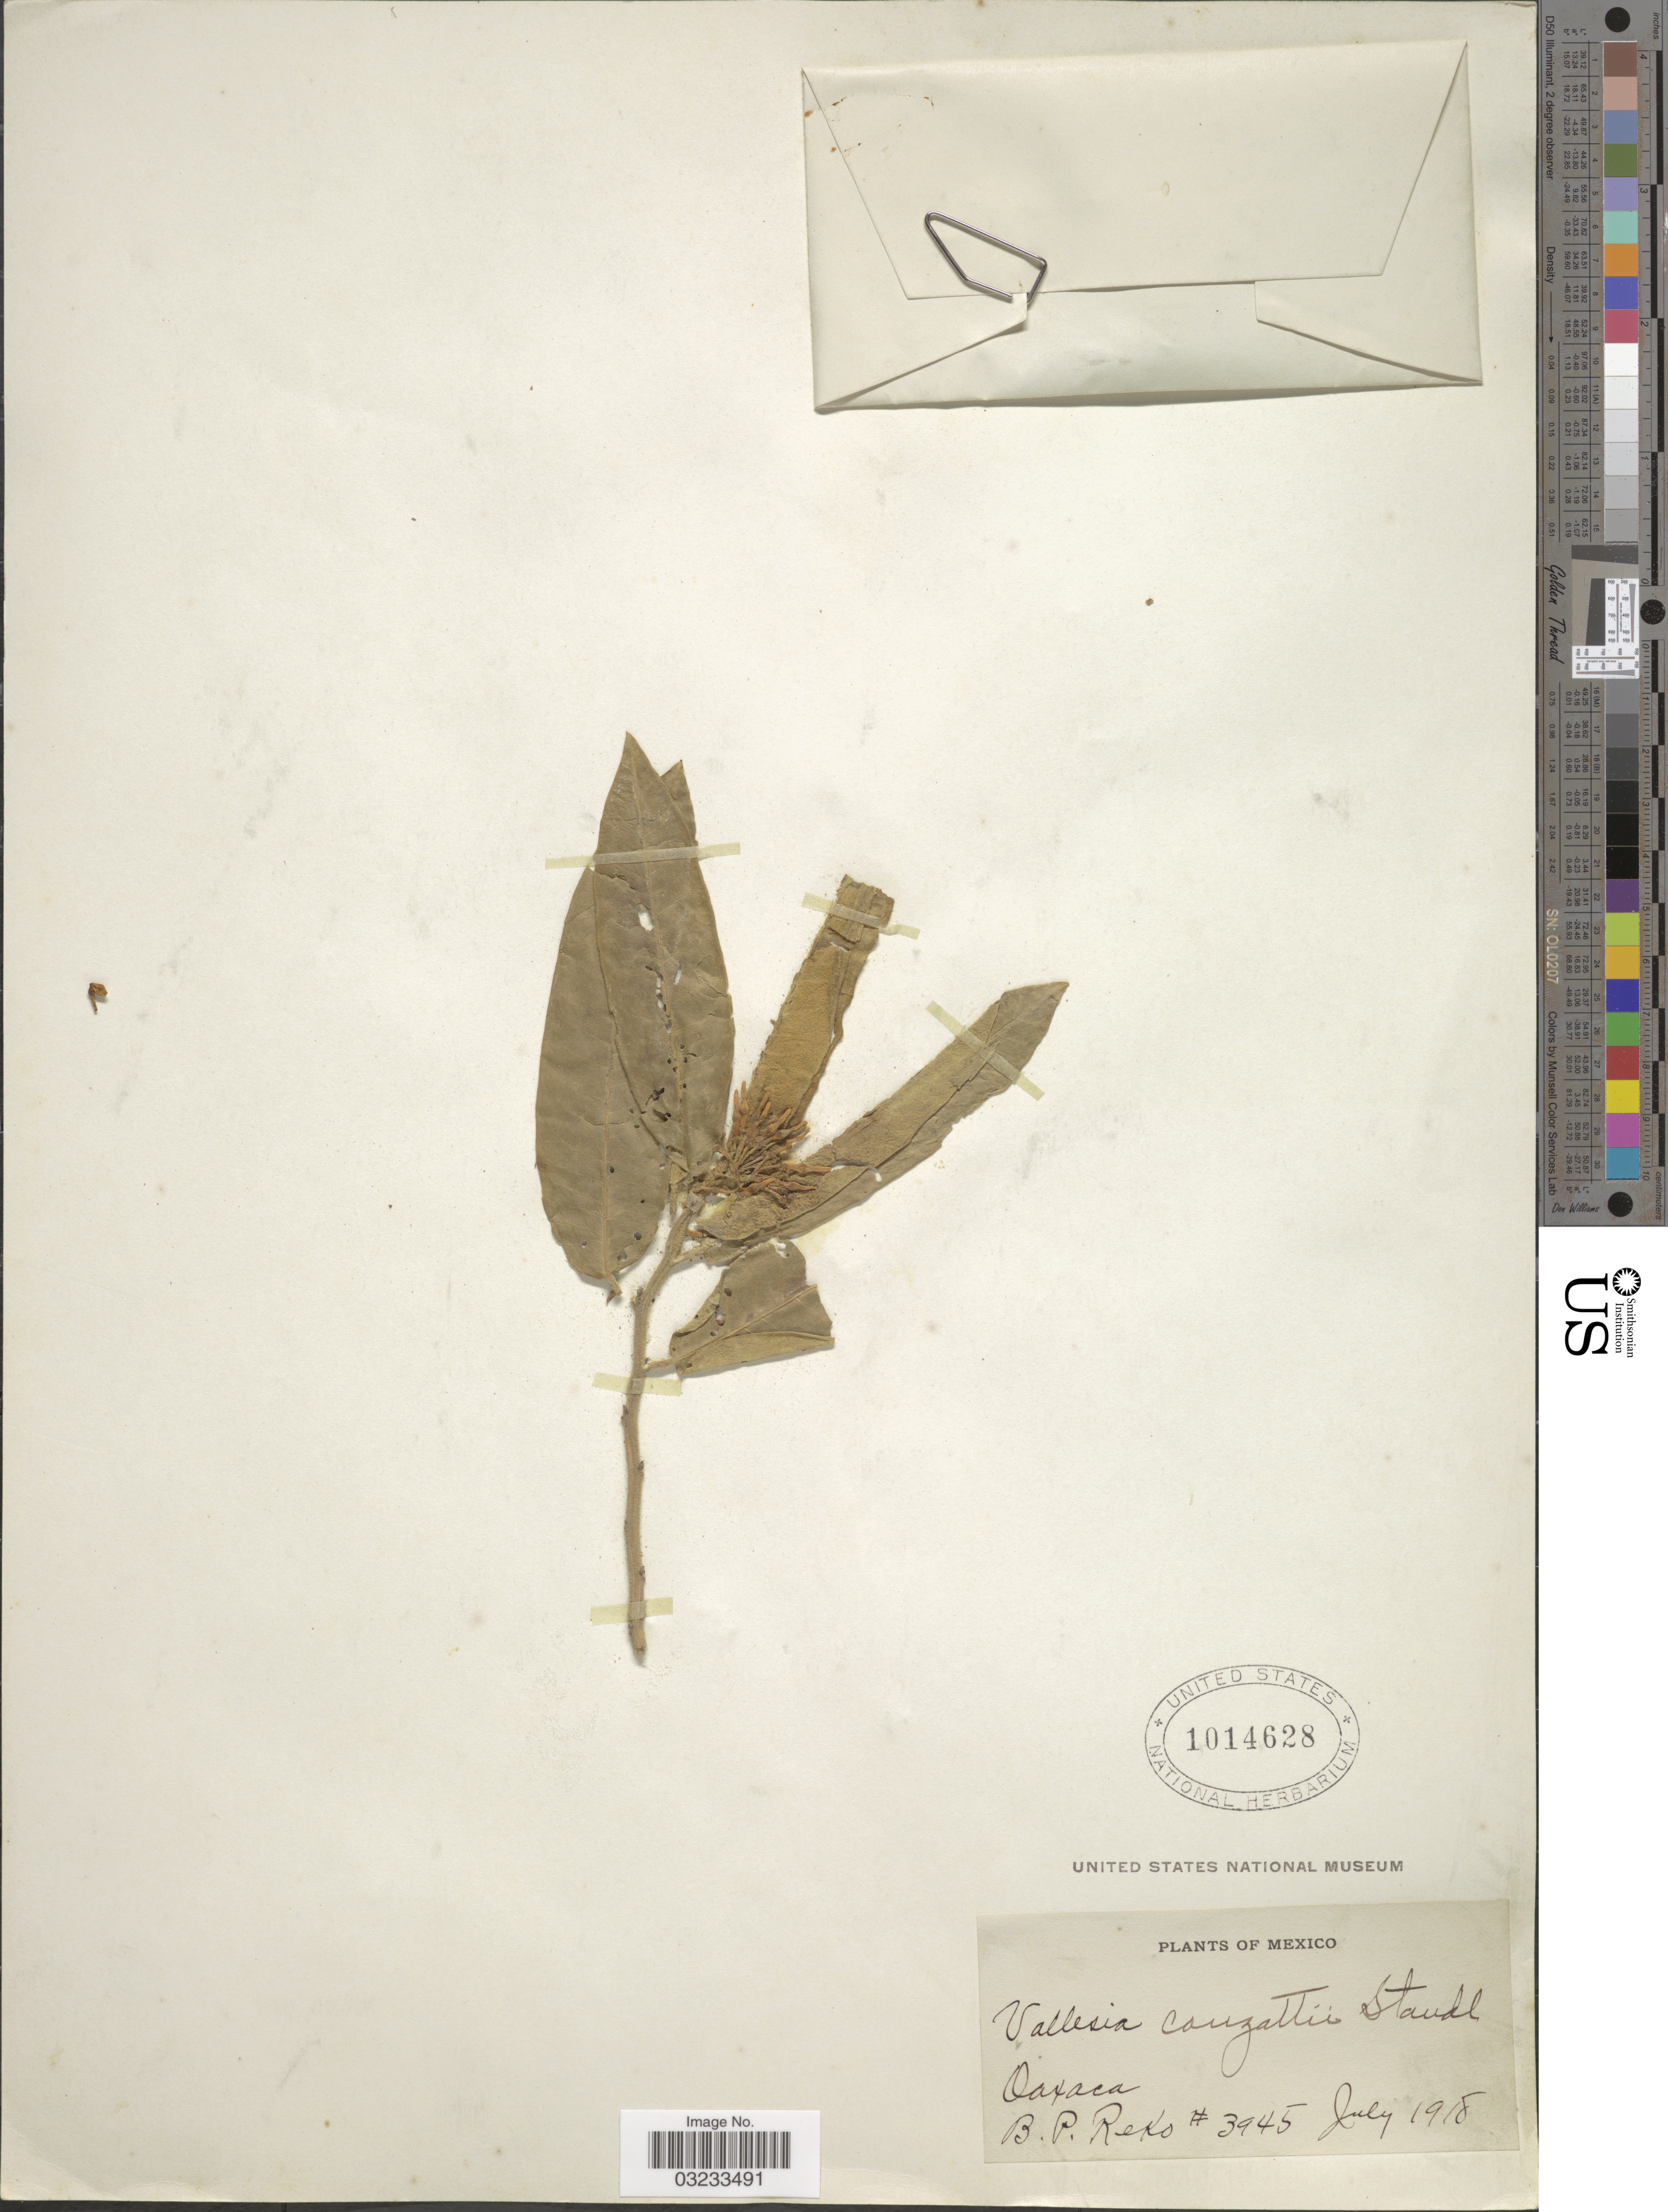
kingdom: Plantae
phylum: Tracheophyta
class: Magnoliopsida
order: Gentianales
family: Apocynaceae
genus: Vallesia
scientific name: Vallesia conzattii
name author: Standl.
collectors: B. P. Reko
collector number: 3945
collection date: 1918-07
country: Mexico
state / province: Oaxaca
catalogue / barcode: US 1014628